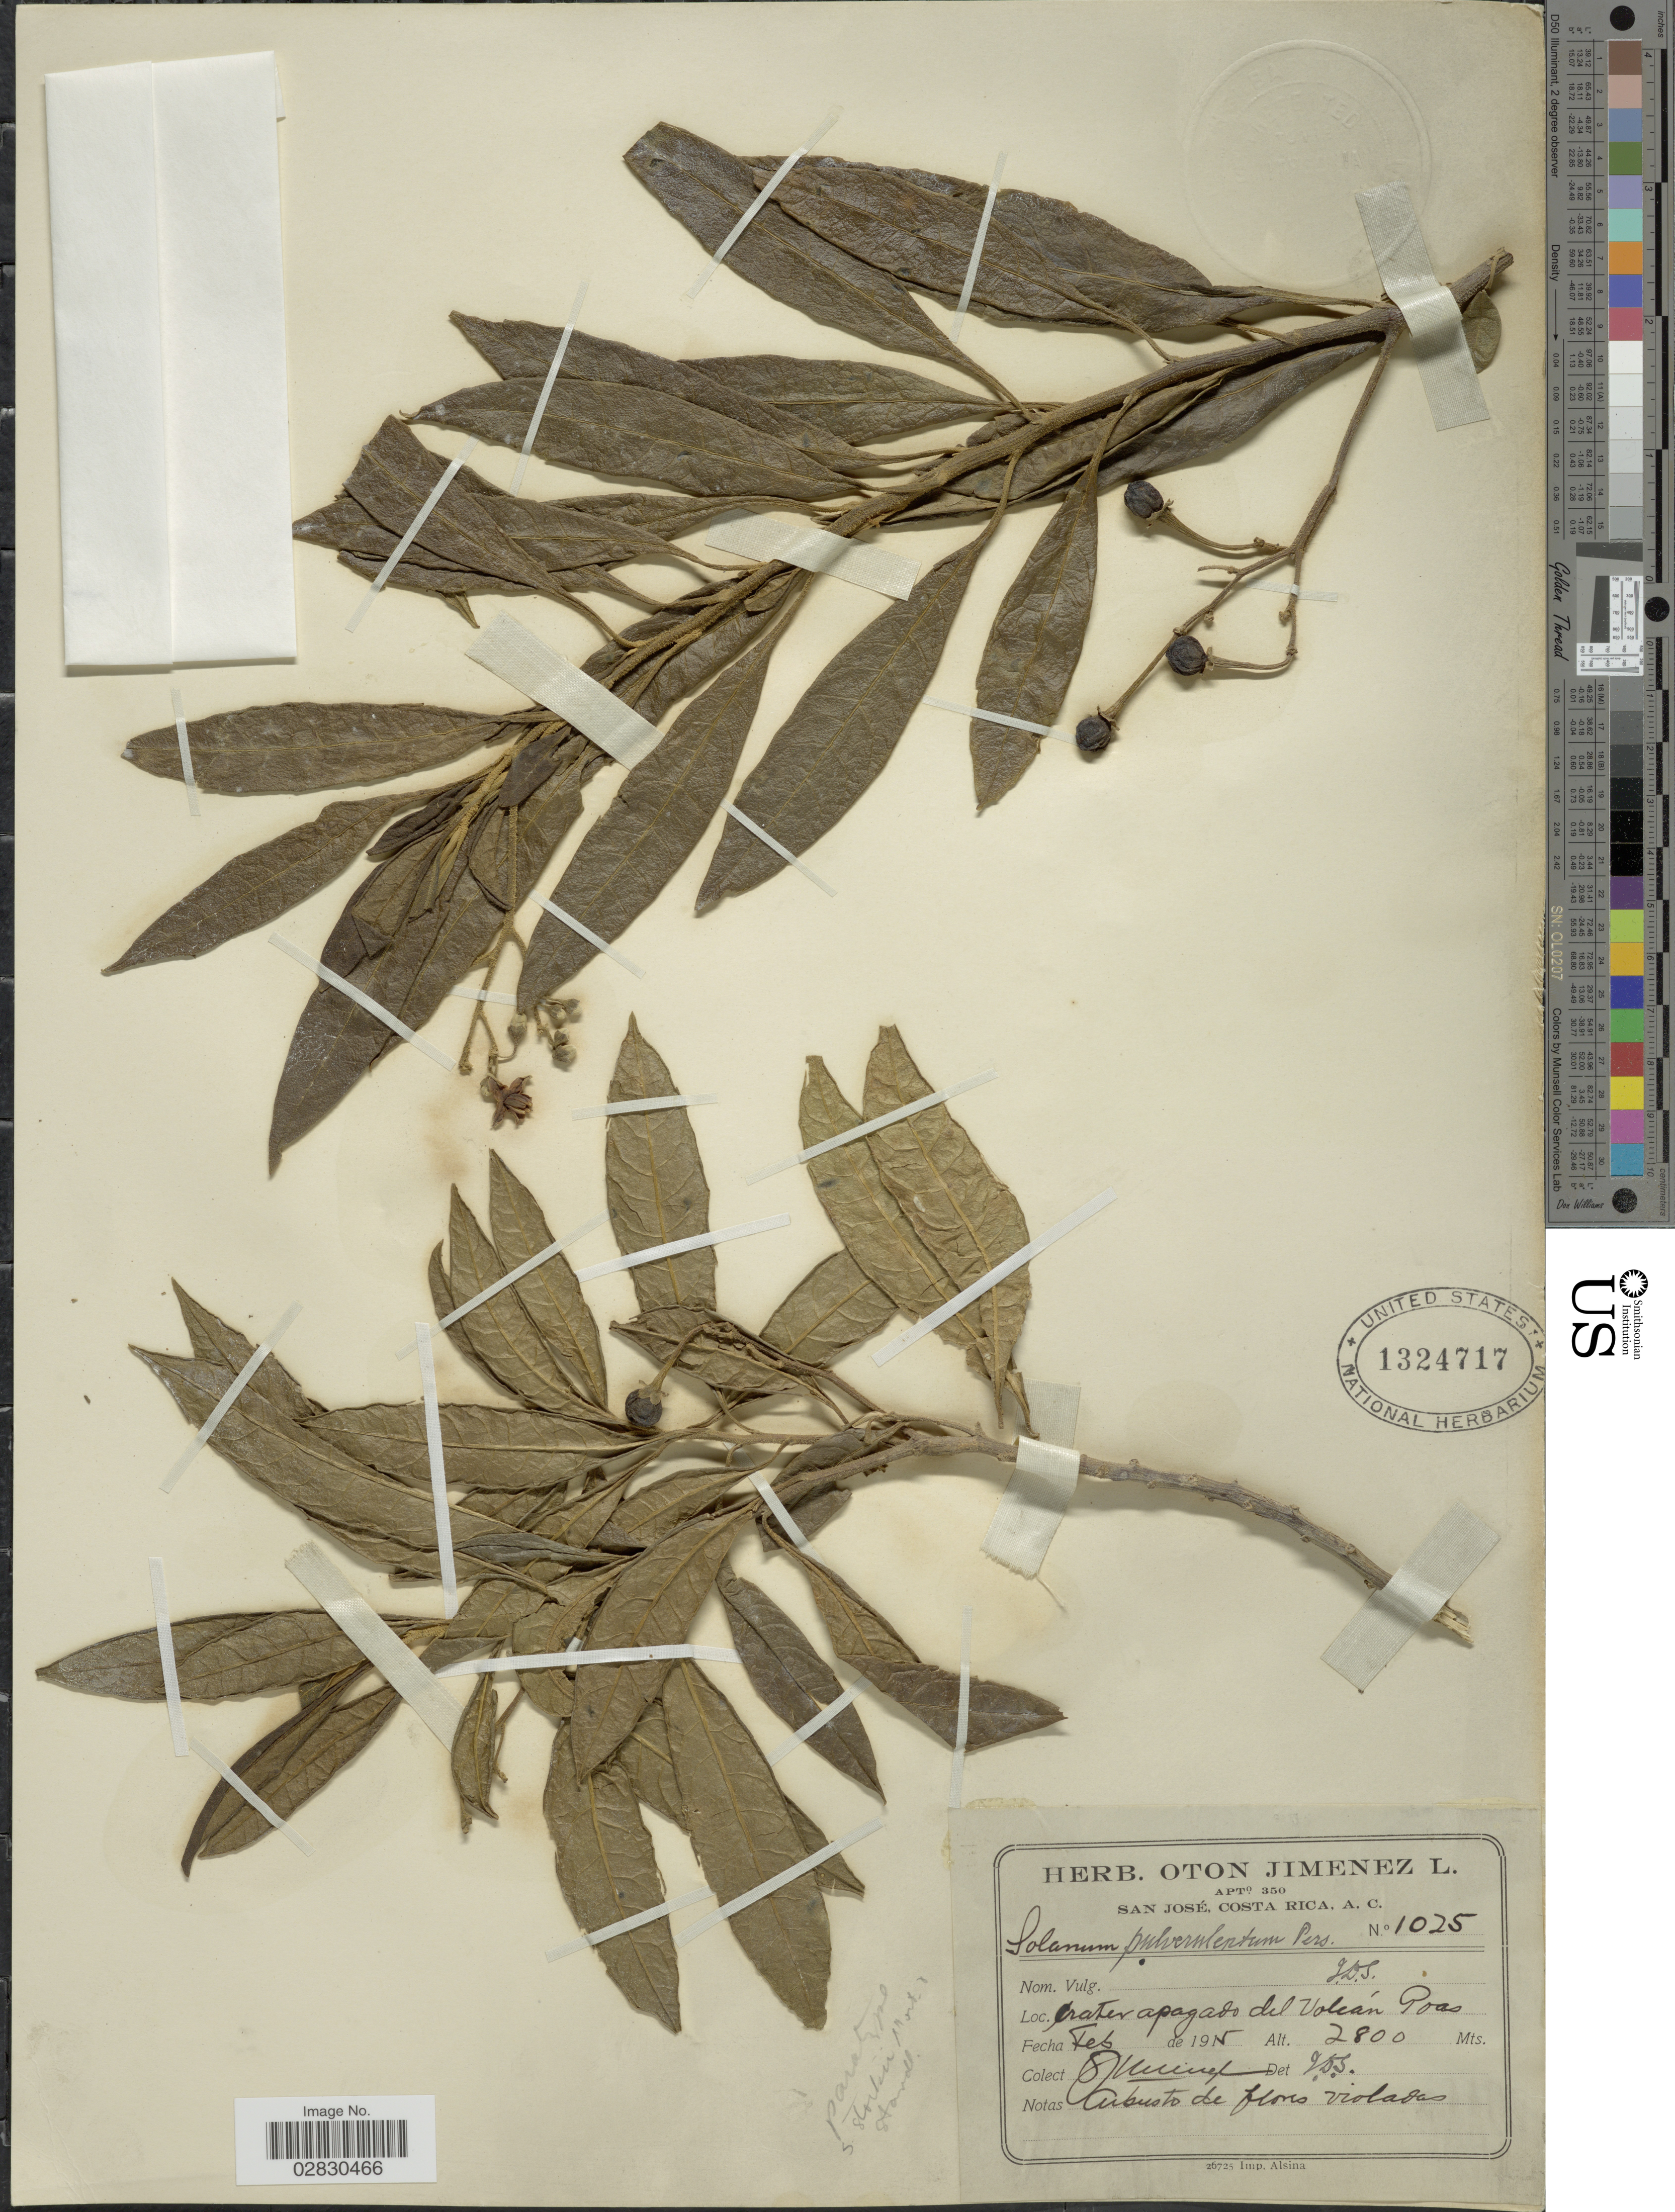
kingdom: Plantae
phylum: Tracheophyta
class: Magnoliopsida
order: Solanales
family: Solanaceae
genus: Solanum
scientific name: Solanum pulverulentum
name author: Pers.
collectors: O. Jiménez L.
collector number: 1025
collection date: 1915-02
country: Costa Rica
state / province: San José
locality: Crater apagado del Volcán Poas.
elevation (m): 2800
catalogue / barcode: US 1324717